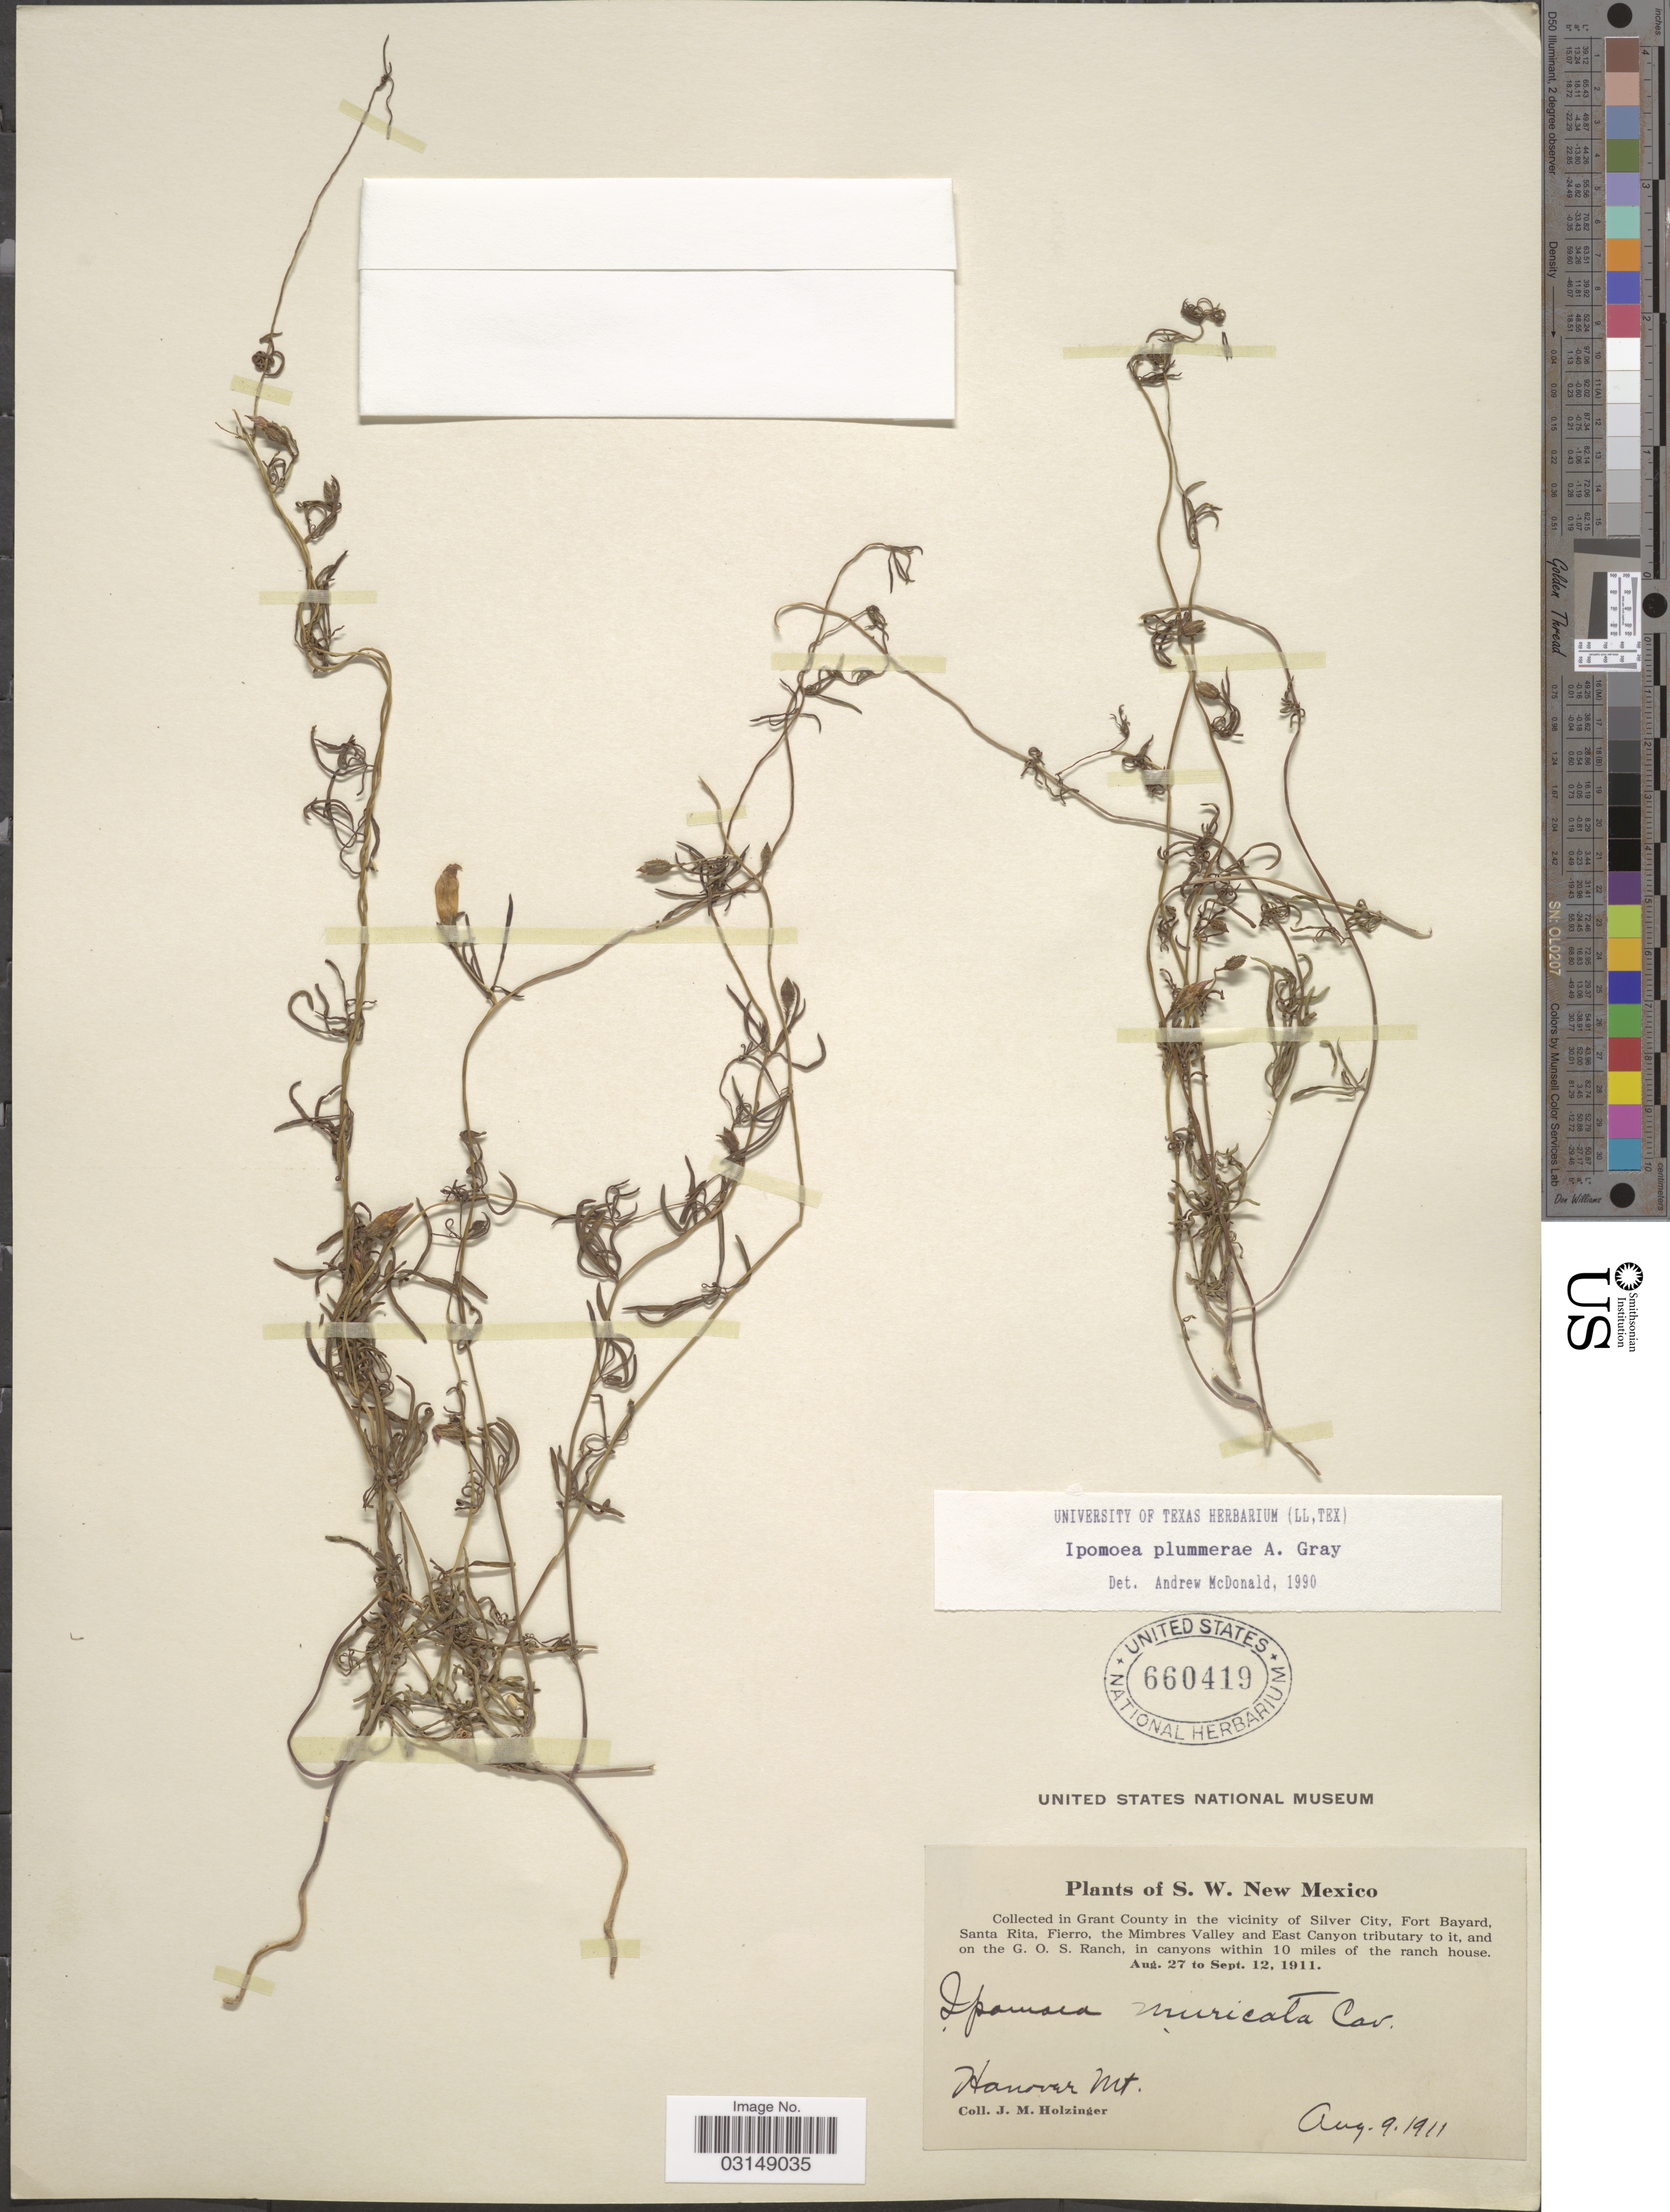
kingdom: Plantae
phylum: Tracheophyta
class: Magnoliopsida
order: Solanales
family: Convolvulaceae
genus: Ipomoea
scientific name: Ipomoea plummerae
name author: A. Gray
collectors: J. M. Holzinger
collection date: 1911-08-09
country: United States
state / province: New Mexico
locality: S.W. New Mexico. Grant County in the vicinity of Silver City, Fort Bayard, Santa Rita, Fierro, the Mimbres Valley and East Canyon to it, and the G. O. S. Ranch, in canyos within 10 miles of the ranch house. Hanover Mt.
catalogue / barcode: US 6604719